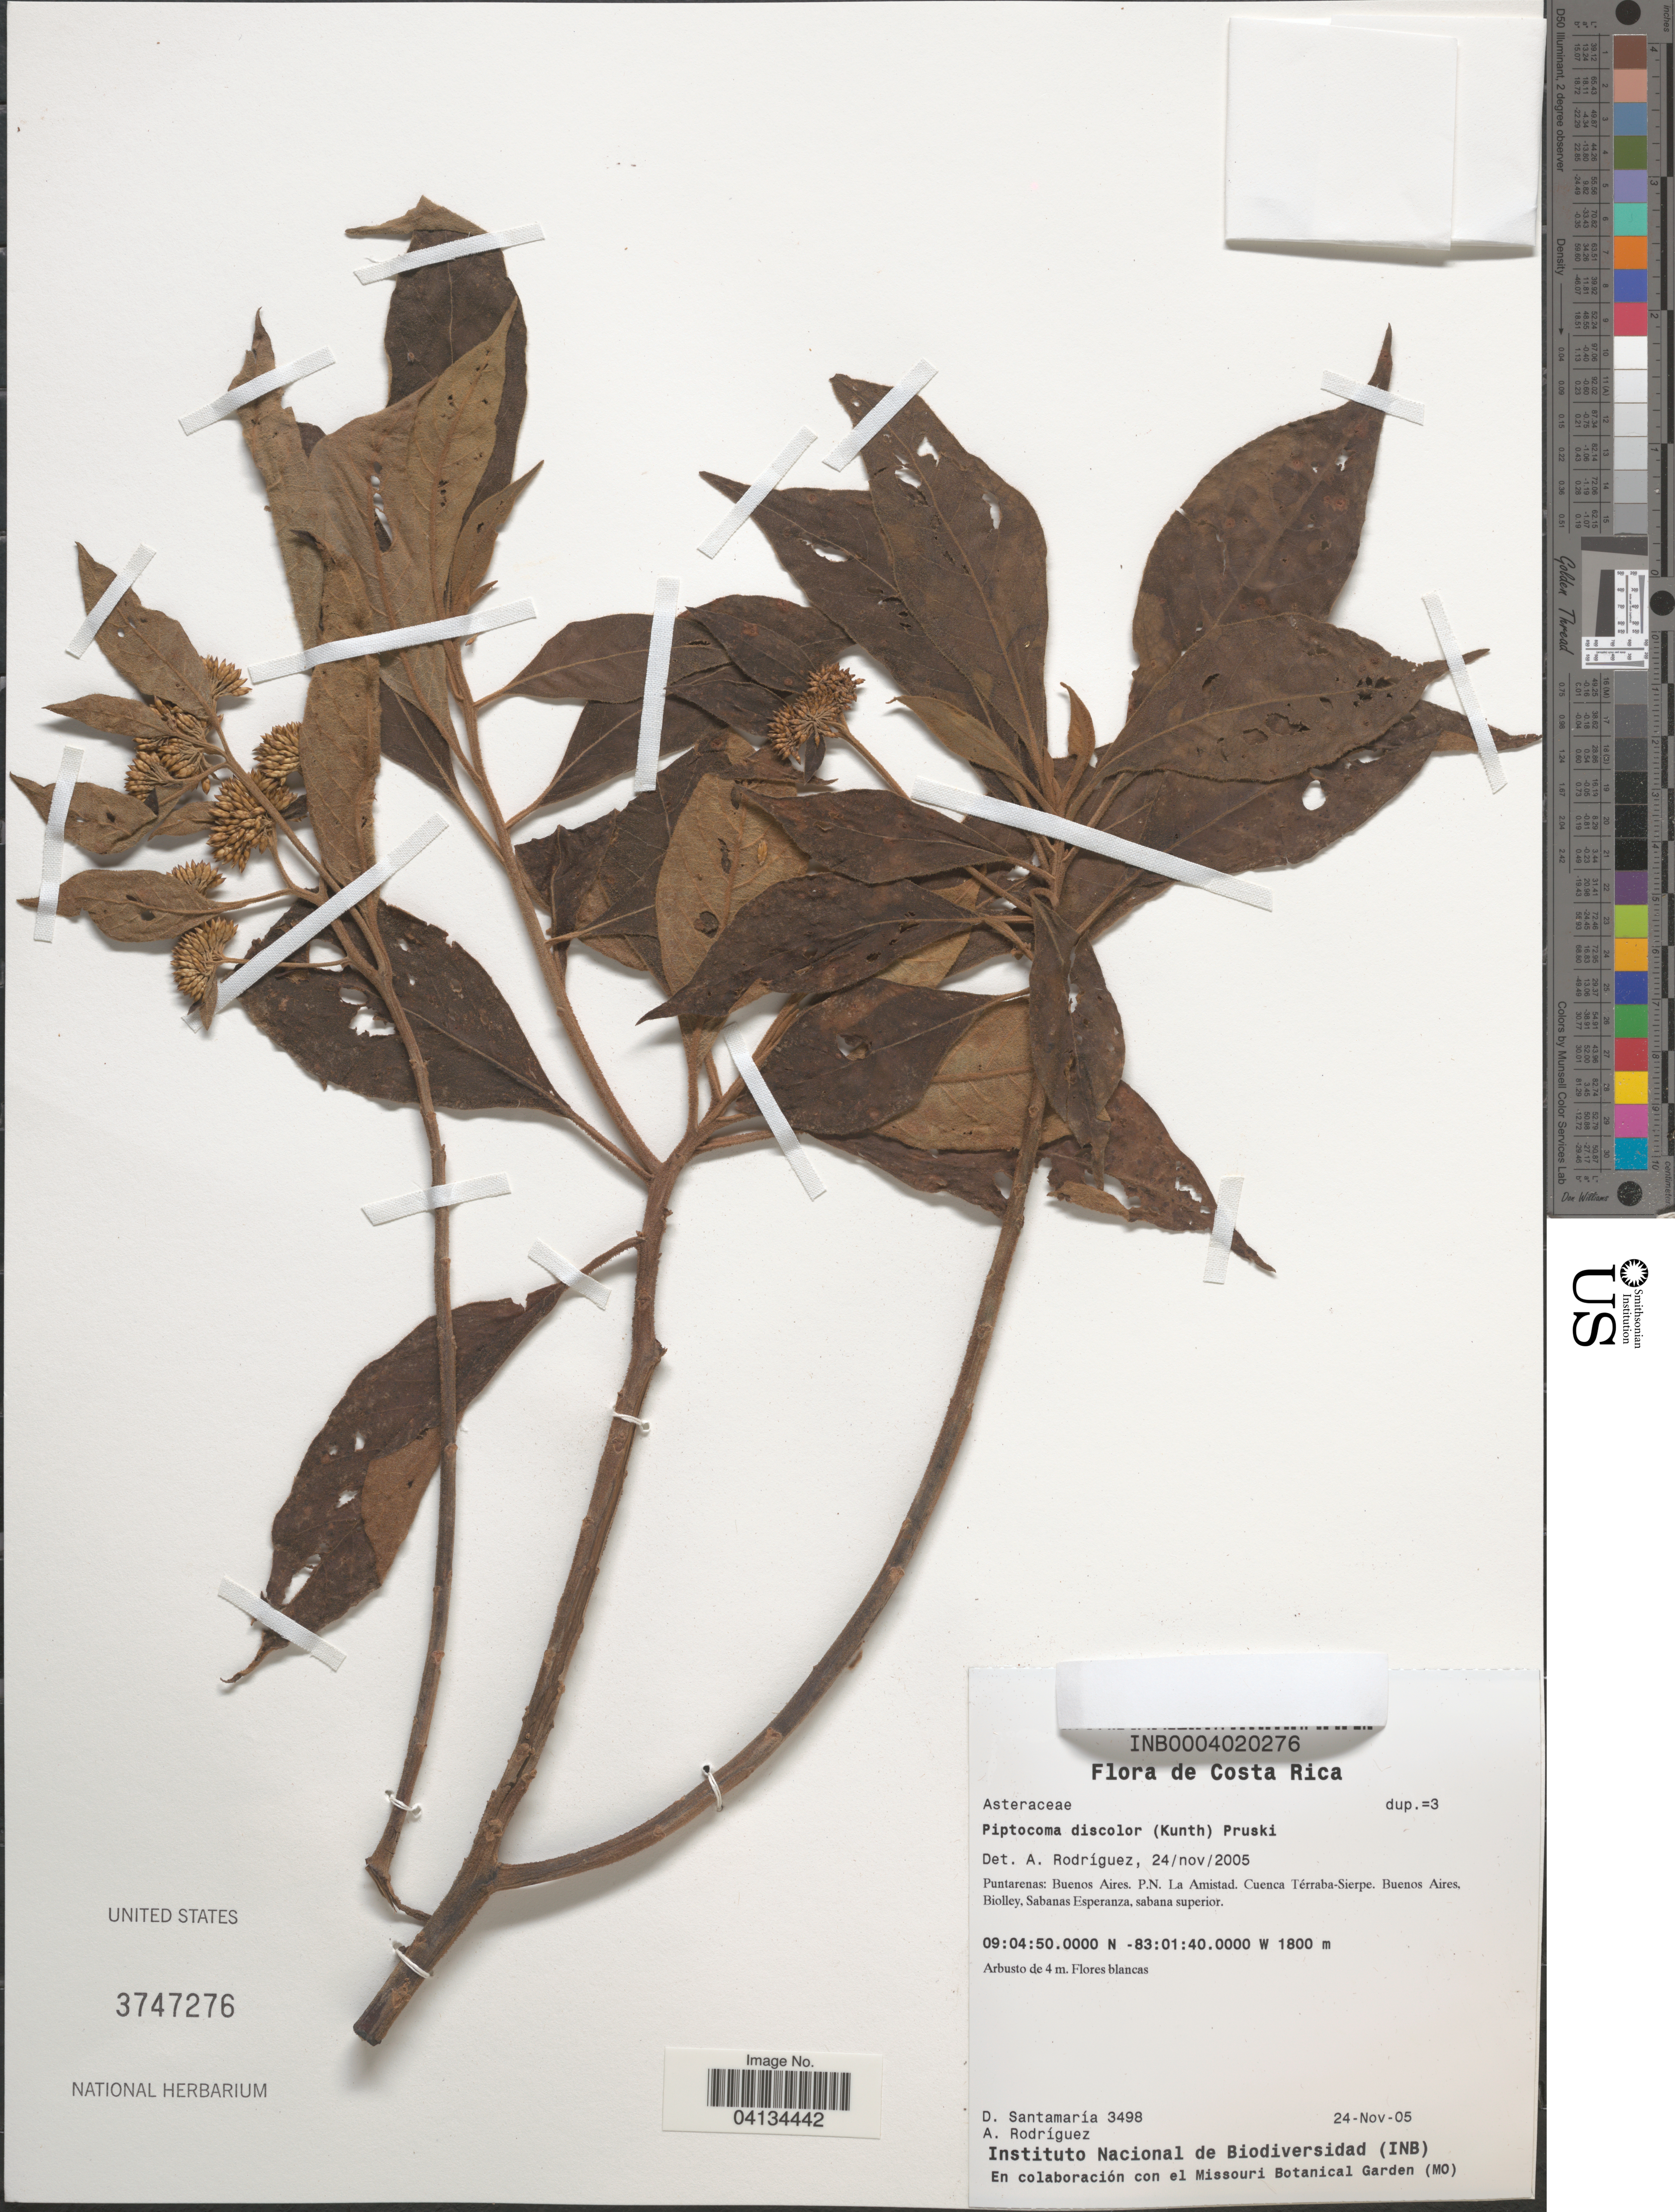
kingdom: Plantae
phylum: Tracheophyta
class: Magnoliopsida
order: Asterales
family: Asteraceae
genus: Pollalesta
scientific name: Pollalesta discolor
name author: (Kunth) Aristeg.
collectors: D. Santamaria & A. Rodríguez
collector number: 3498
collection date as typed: Transcribed d/m/y: 24/11/5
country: Costa Rica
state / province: Puntarenas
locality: Buenos Aires. P.N. La Amistad. Cuenca Térraba-Sierpe. Buenos Aires, Biolley, Sabanas Esperanza, sabana media.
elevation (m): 1800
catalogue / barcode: US 3747276